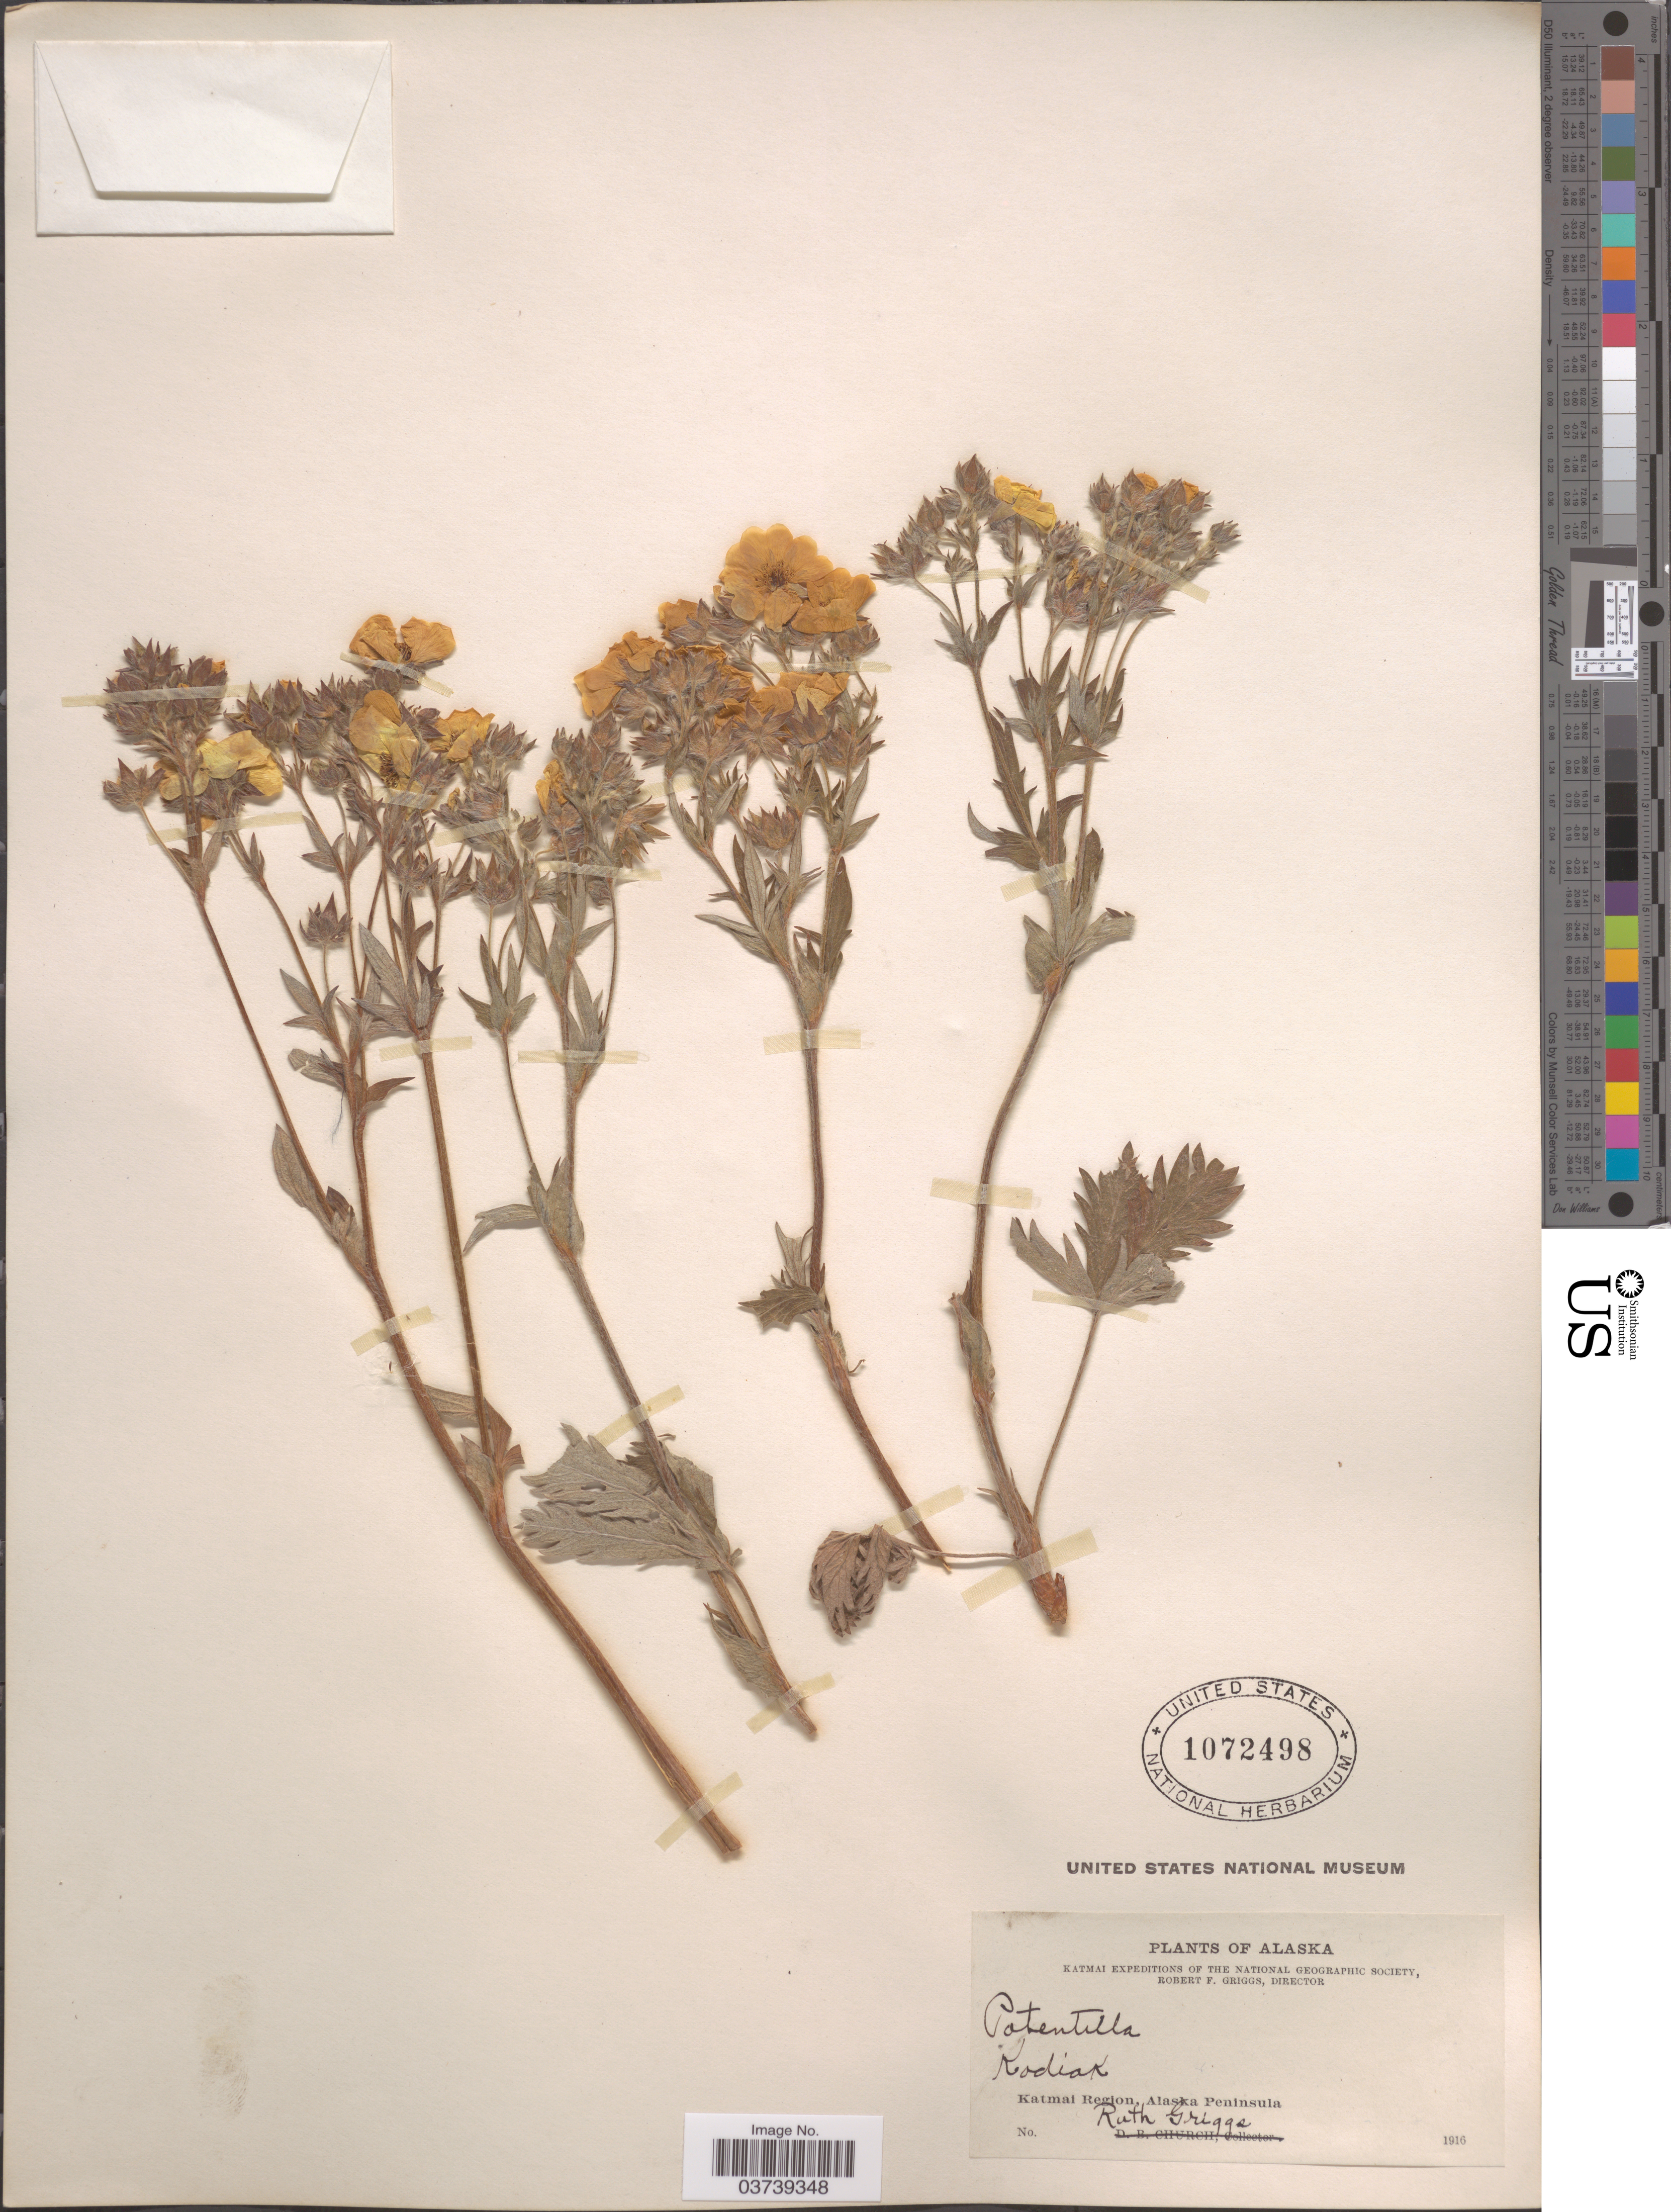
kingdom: Plantae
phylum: Tracheophyta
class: Magnoliopsida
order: Rosales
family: Rosaceae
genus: Potentilla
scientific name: Potentilla sp.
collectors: R. Griggs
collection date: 1916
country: United States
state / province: Alaska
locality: Kodiak. Katmai Region, Alaska Peninsula.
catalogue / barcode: US 1072498